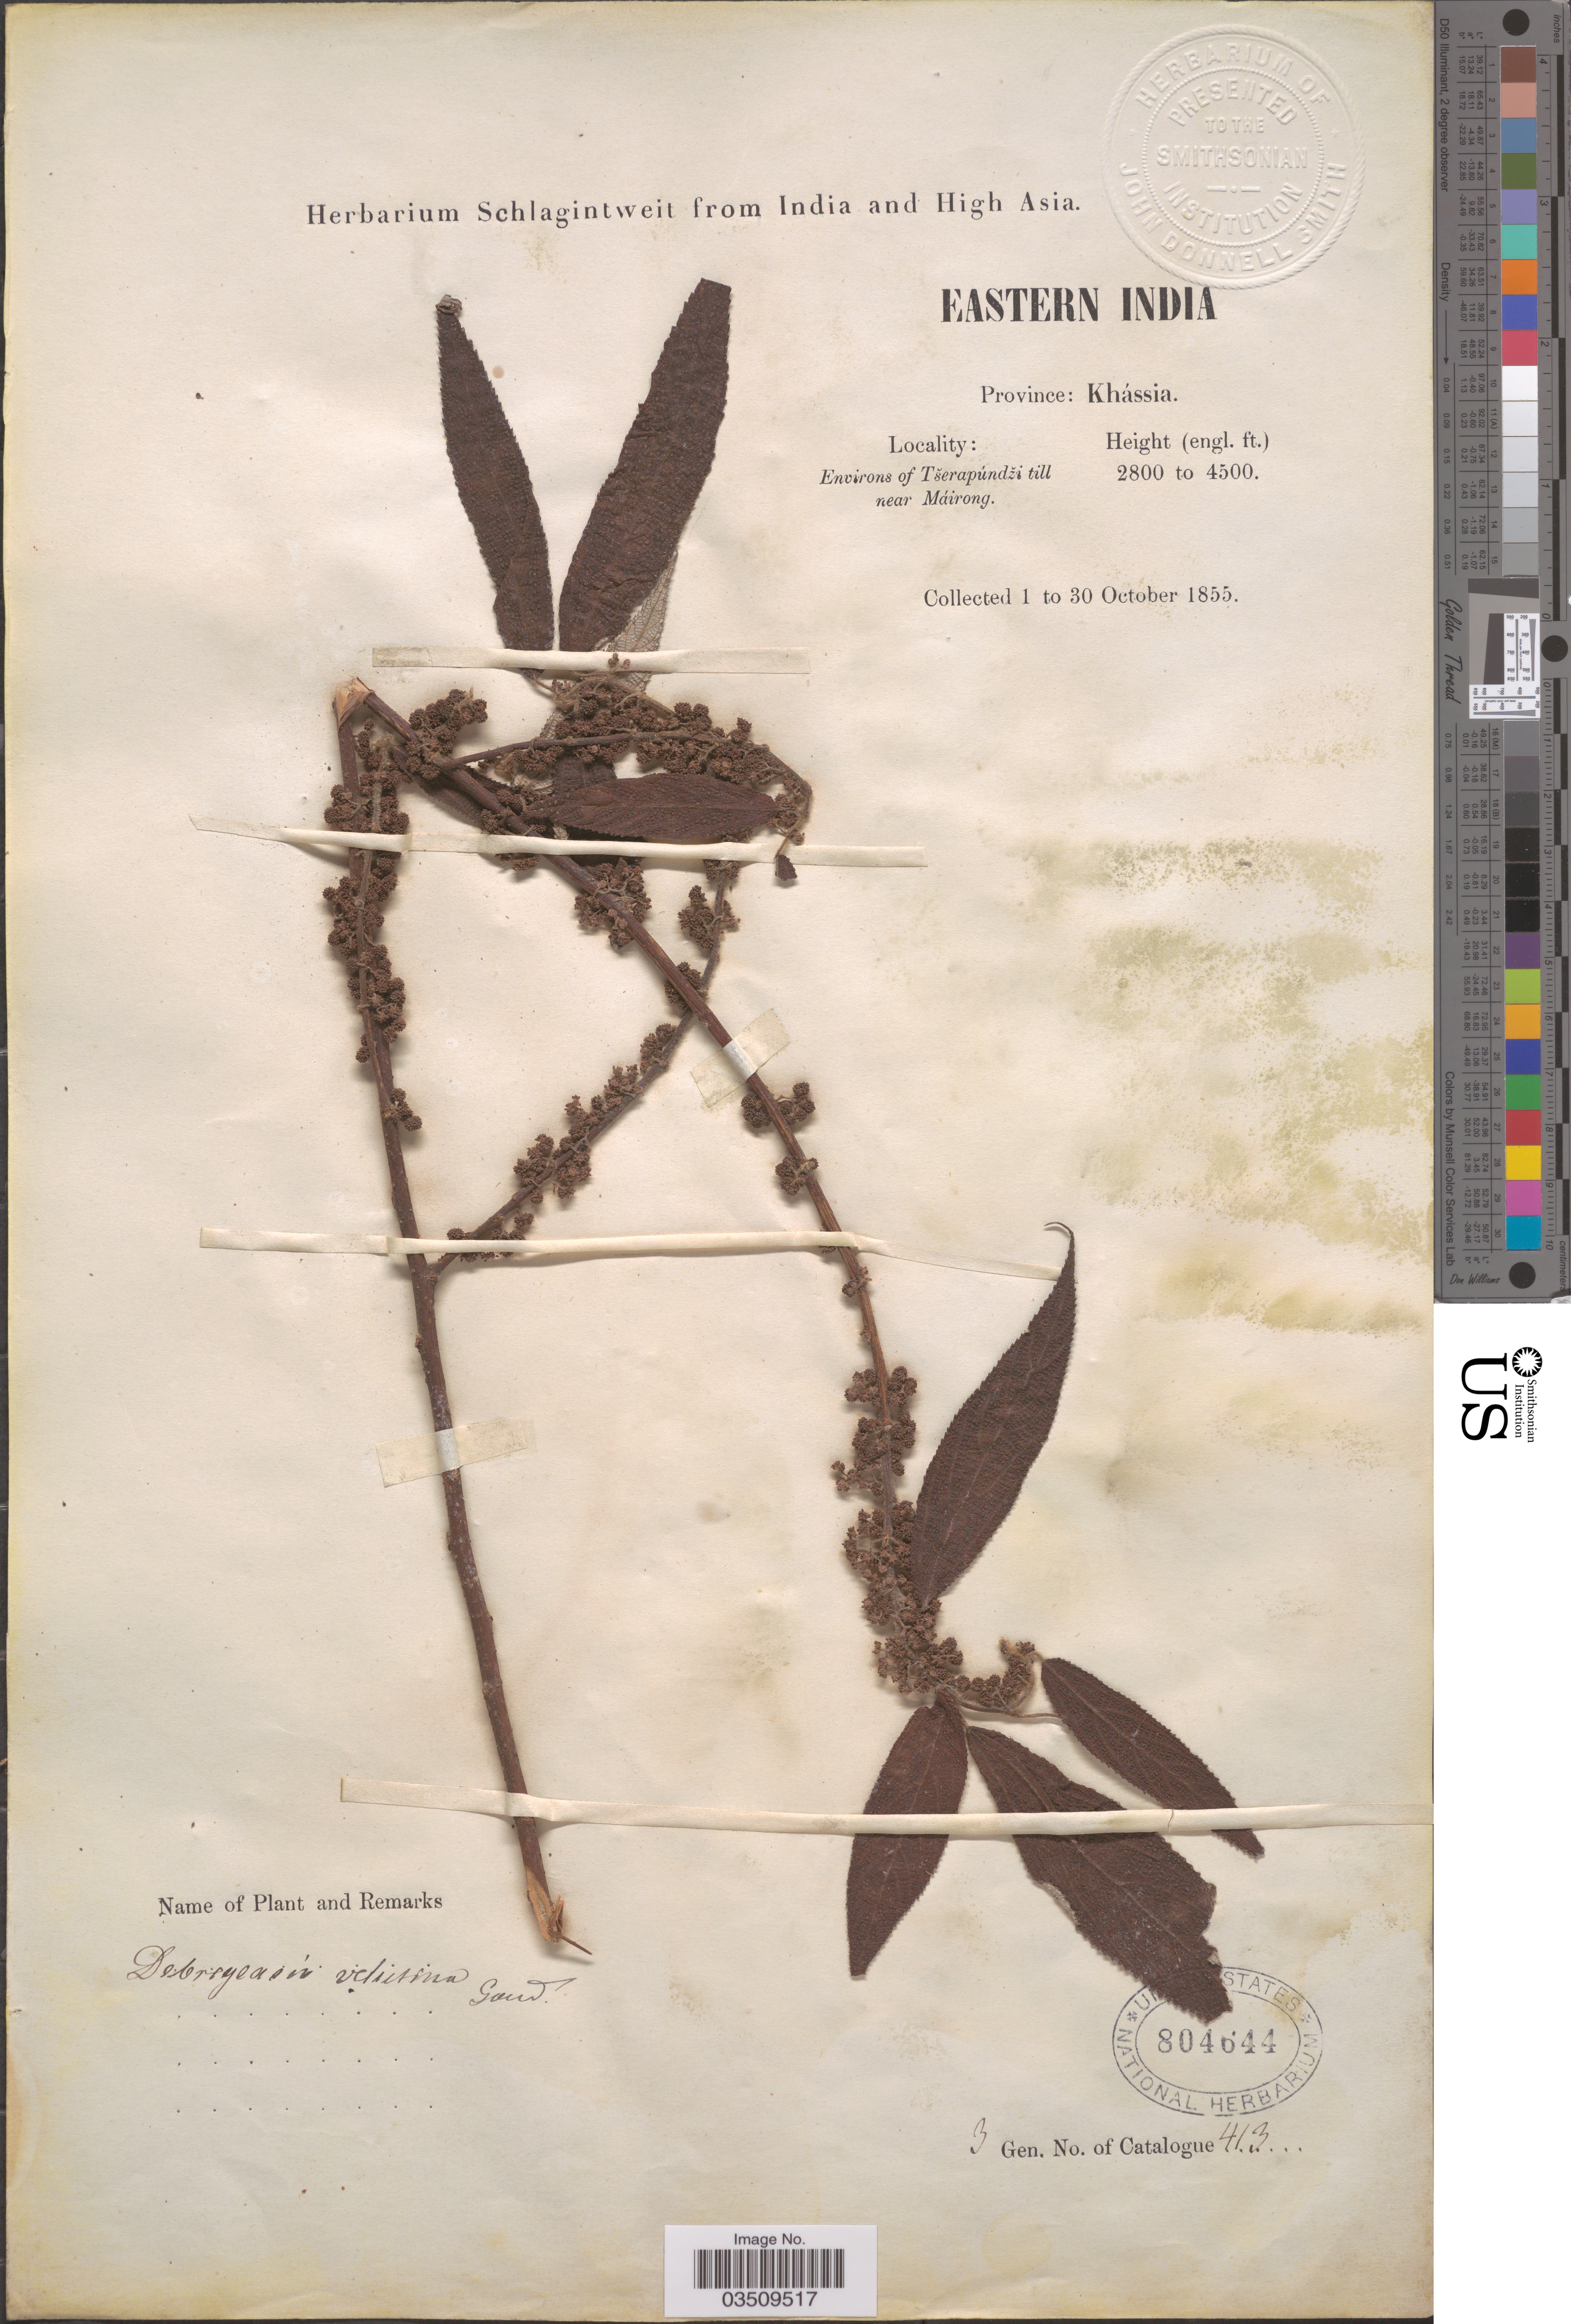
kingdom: Plantae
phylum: Tracheophyta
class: Magnoliopsida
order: Rosales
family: Urticaceae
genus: Debregeasia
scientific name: Debregeasia velutina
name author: Gaudich.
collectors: ex herb. Schlagintweit from India and High Asia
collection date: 1855-10-01/1855-10-30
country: India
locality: Eastern India, Province: Khássia. Environs of Tserapúndzi till near Máirong.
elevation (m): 853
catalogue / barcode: US 804644